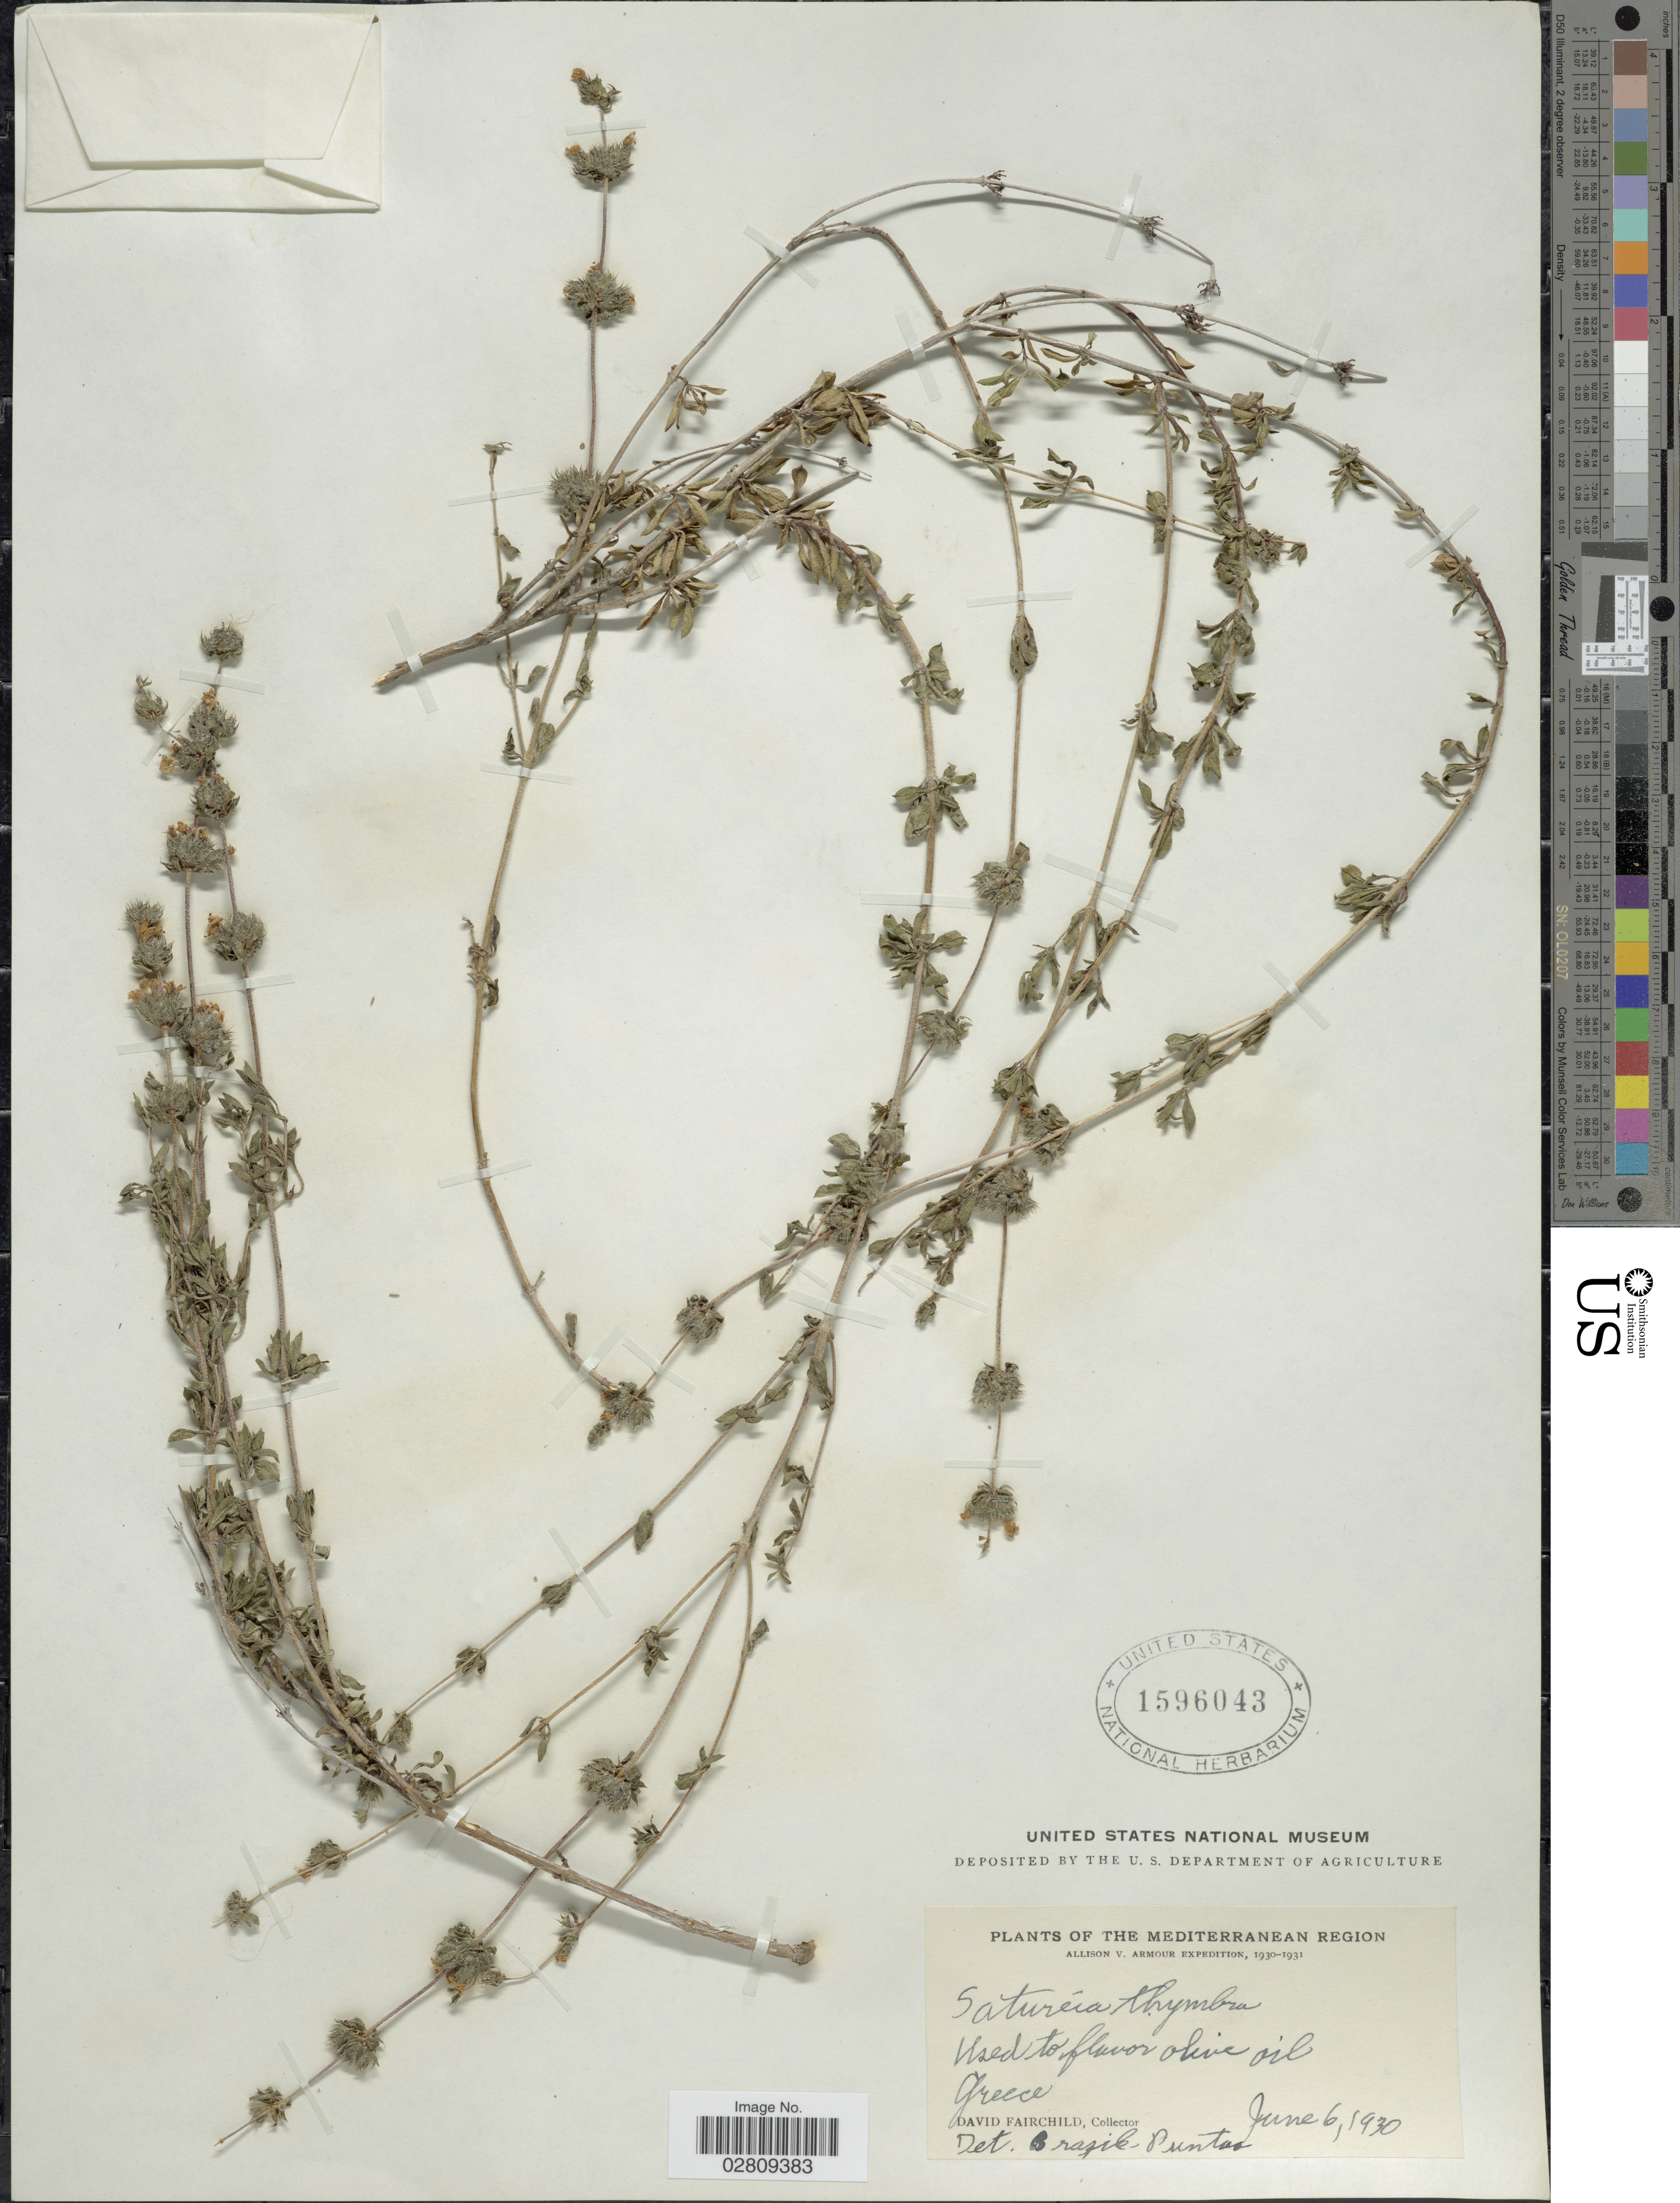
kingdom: Plantae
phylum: Tracheophyta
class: Magnoliopsida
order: Lamiales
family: Lamiaceae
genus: Satureja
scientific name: Satureja thymbra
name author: L.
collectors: D. Fairchild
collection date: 1930-06-06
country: Greece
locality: Mediterranean region.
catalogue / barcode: US 1596043